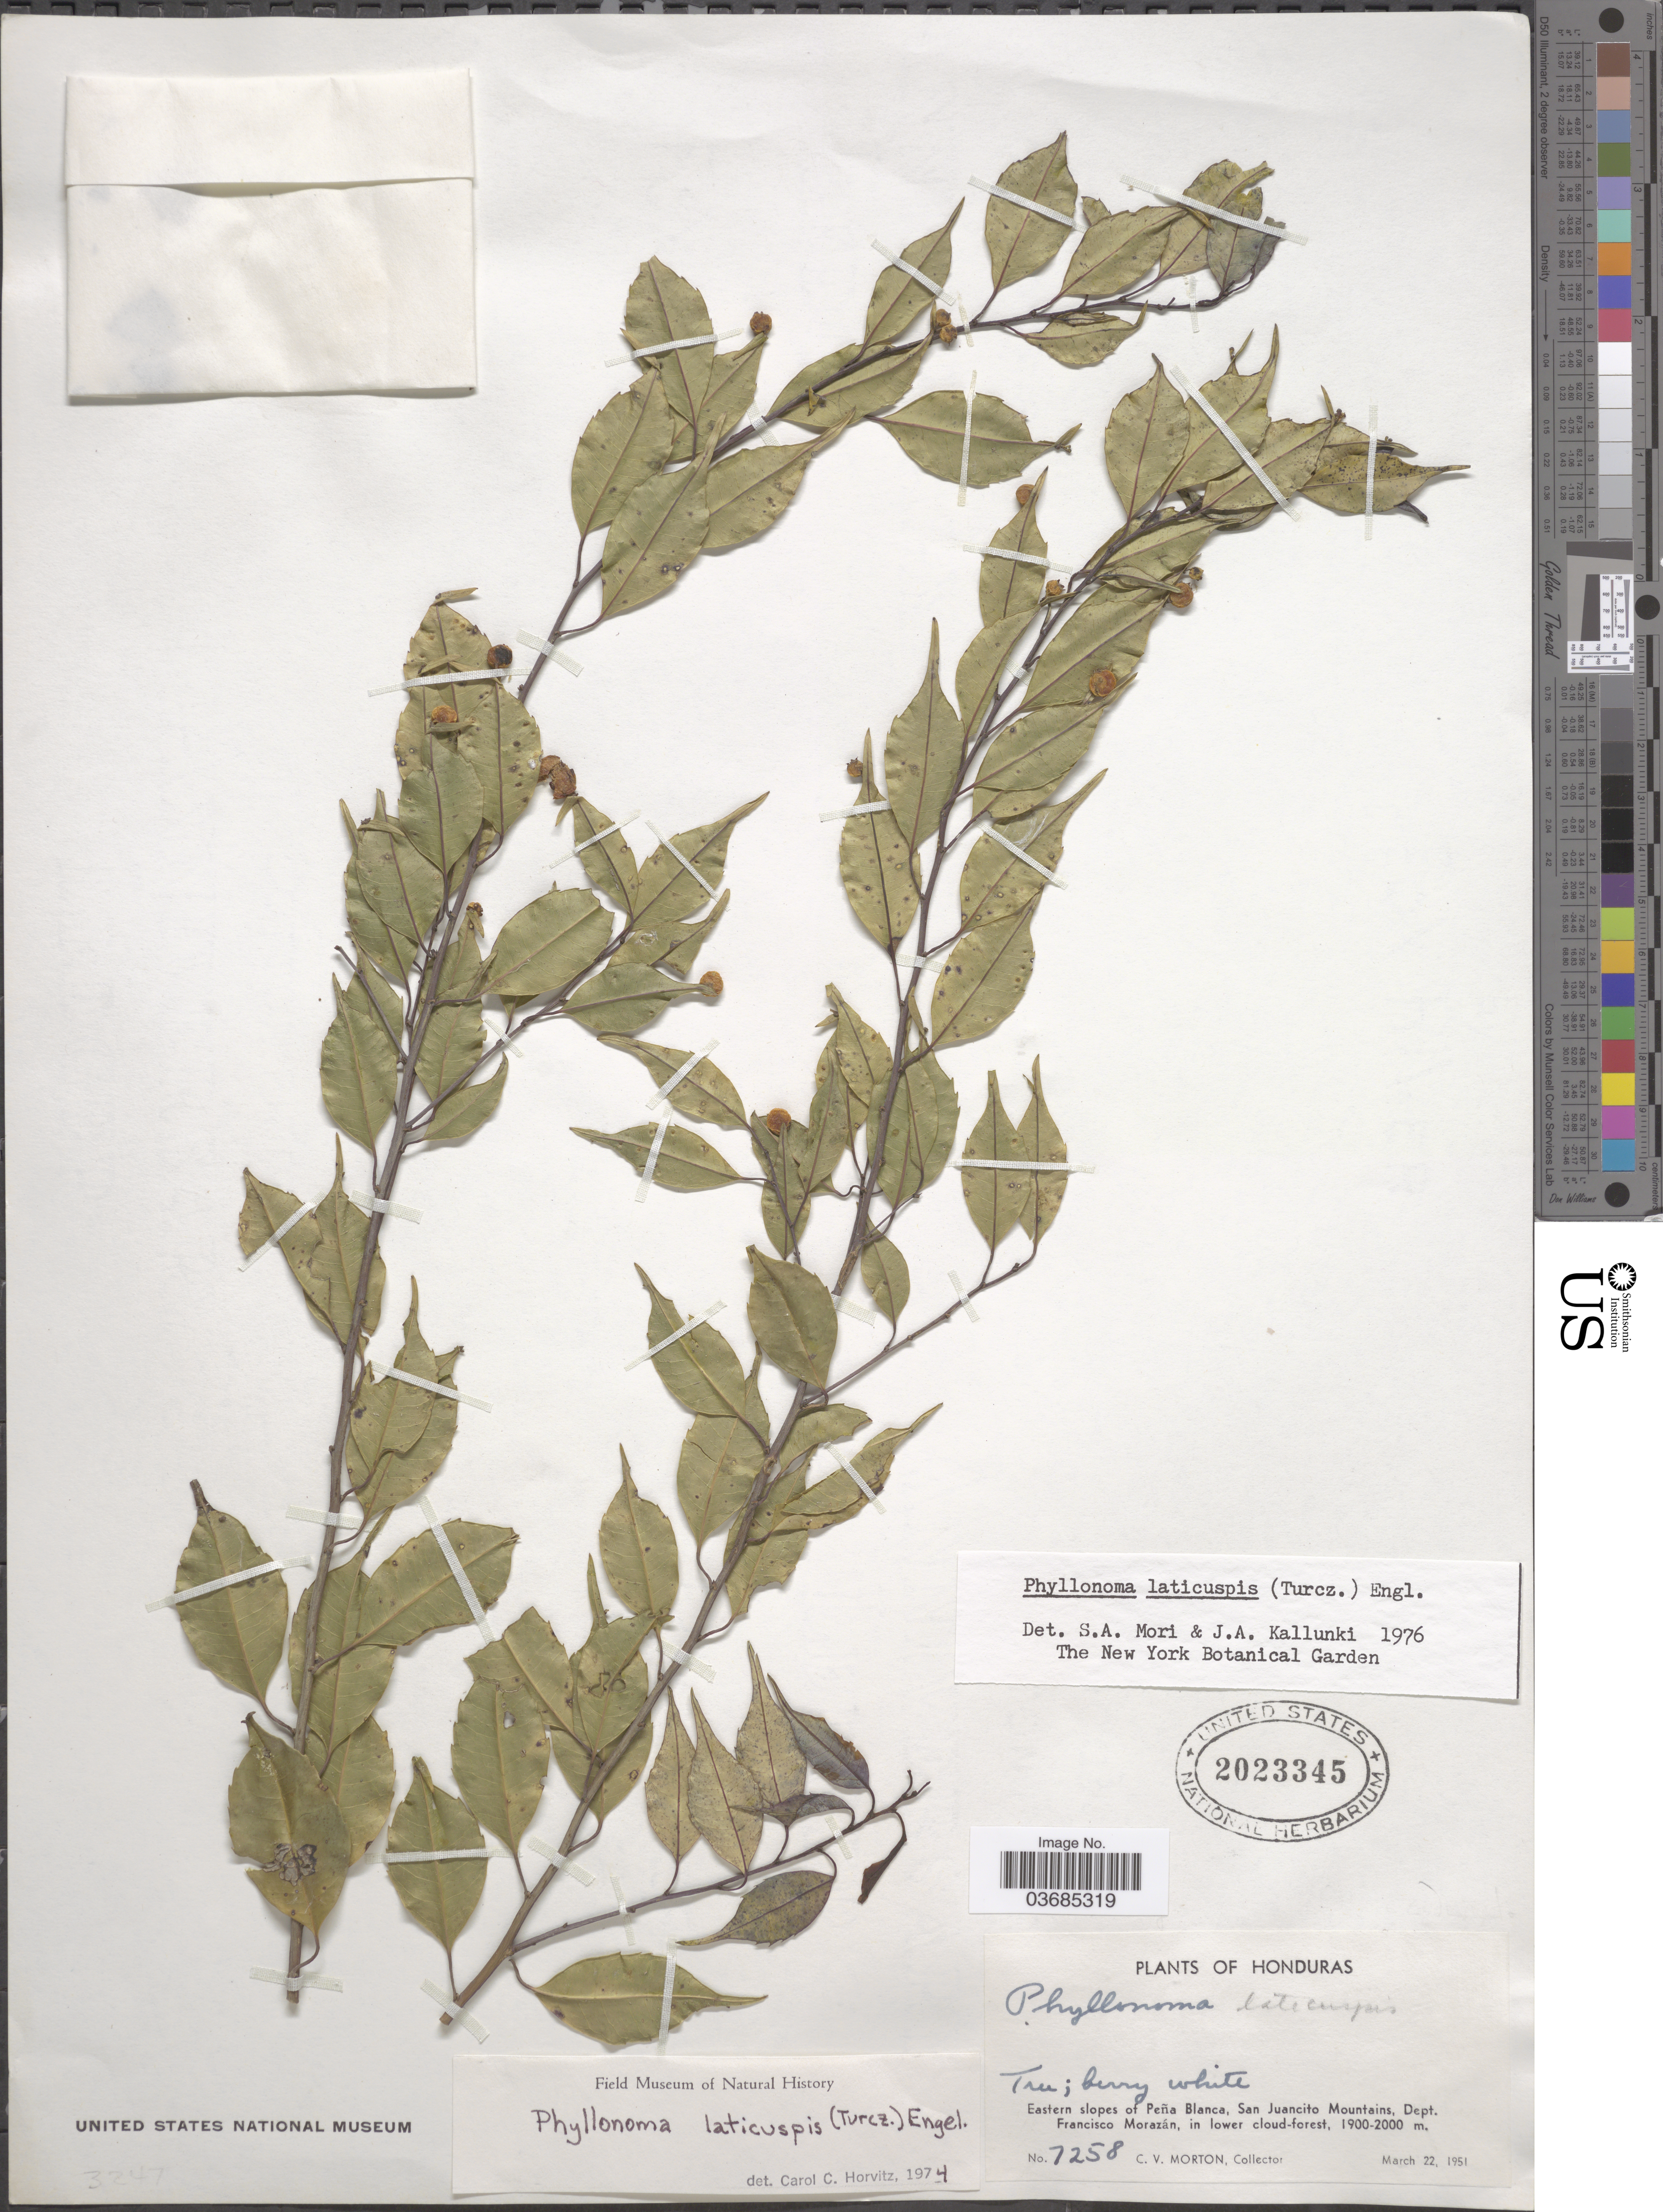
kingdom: Plantae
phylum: Tracheophyta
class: Magnoliopsida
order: Aquifoliales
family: Phyllonomaceae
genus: Phyllonoma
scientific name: Phyllonoma laticuspis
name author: (Turcz.) Engl.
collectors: C. V. Morton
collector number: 7258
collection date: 1951-03-22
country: Honduras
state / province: Fco. Morazán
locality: Eastern slopes of Peña Blanca, San Juancito Mountains, Dept. Francisco Morazán, in lower cloud-forest.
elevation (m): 1900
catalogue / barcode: US 2023345